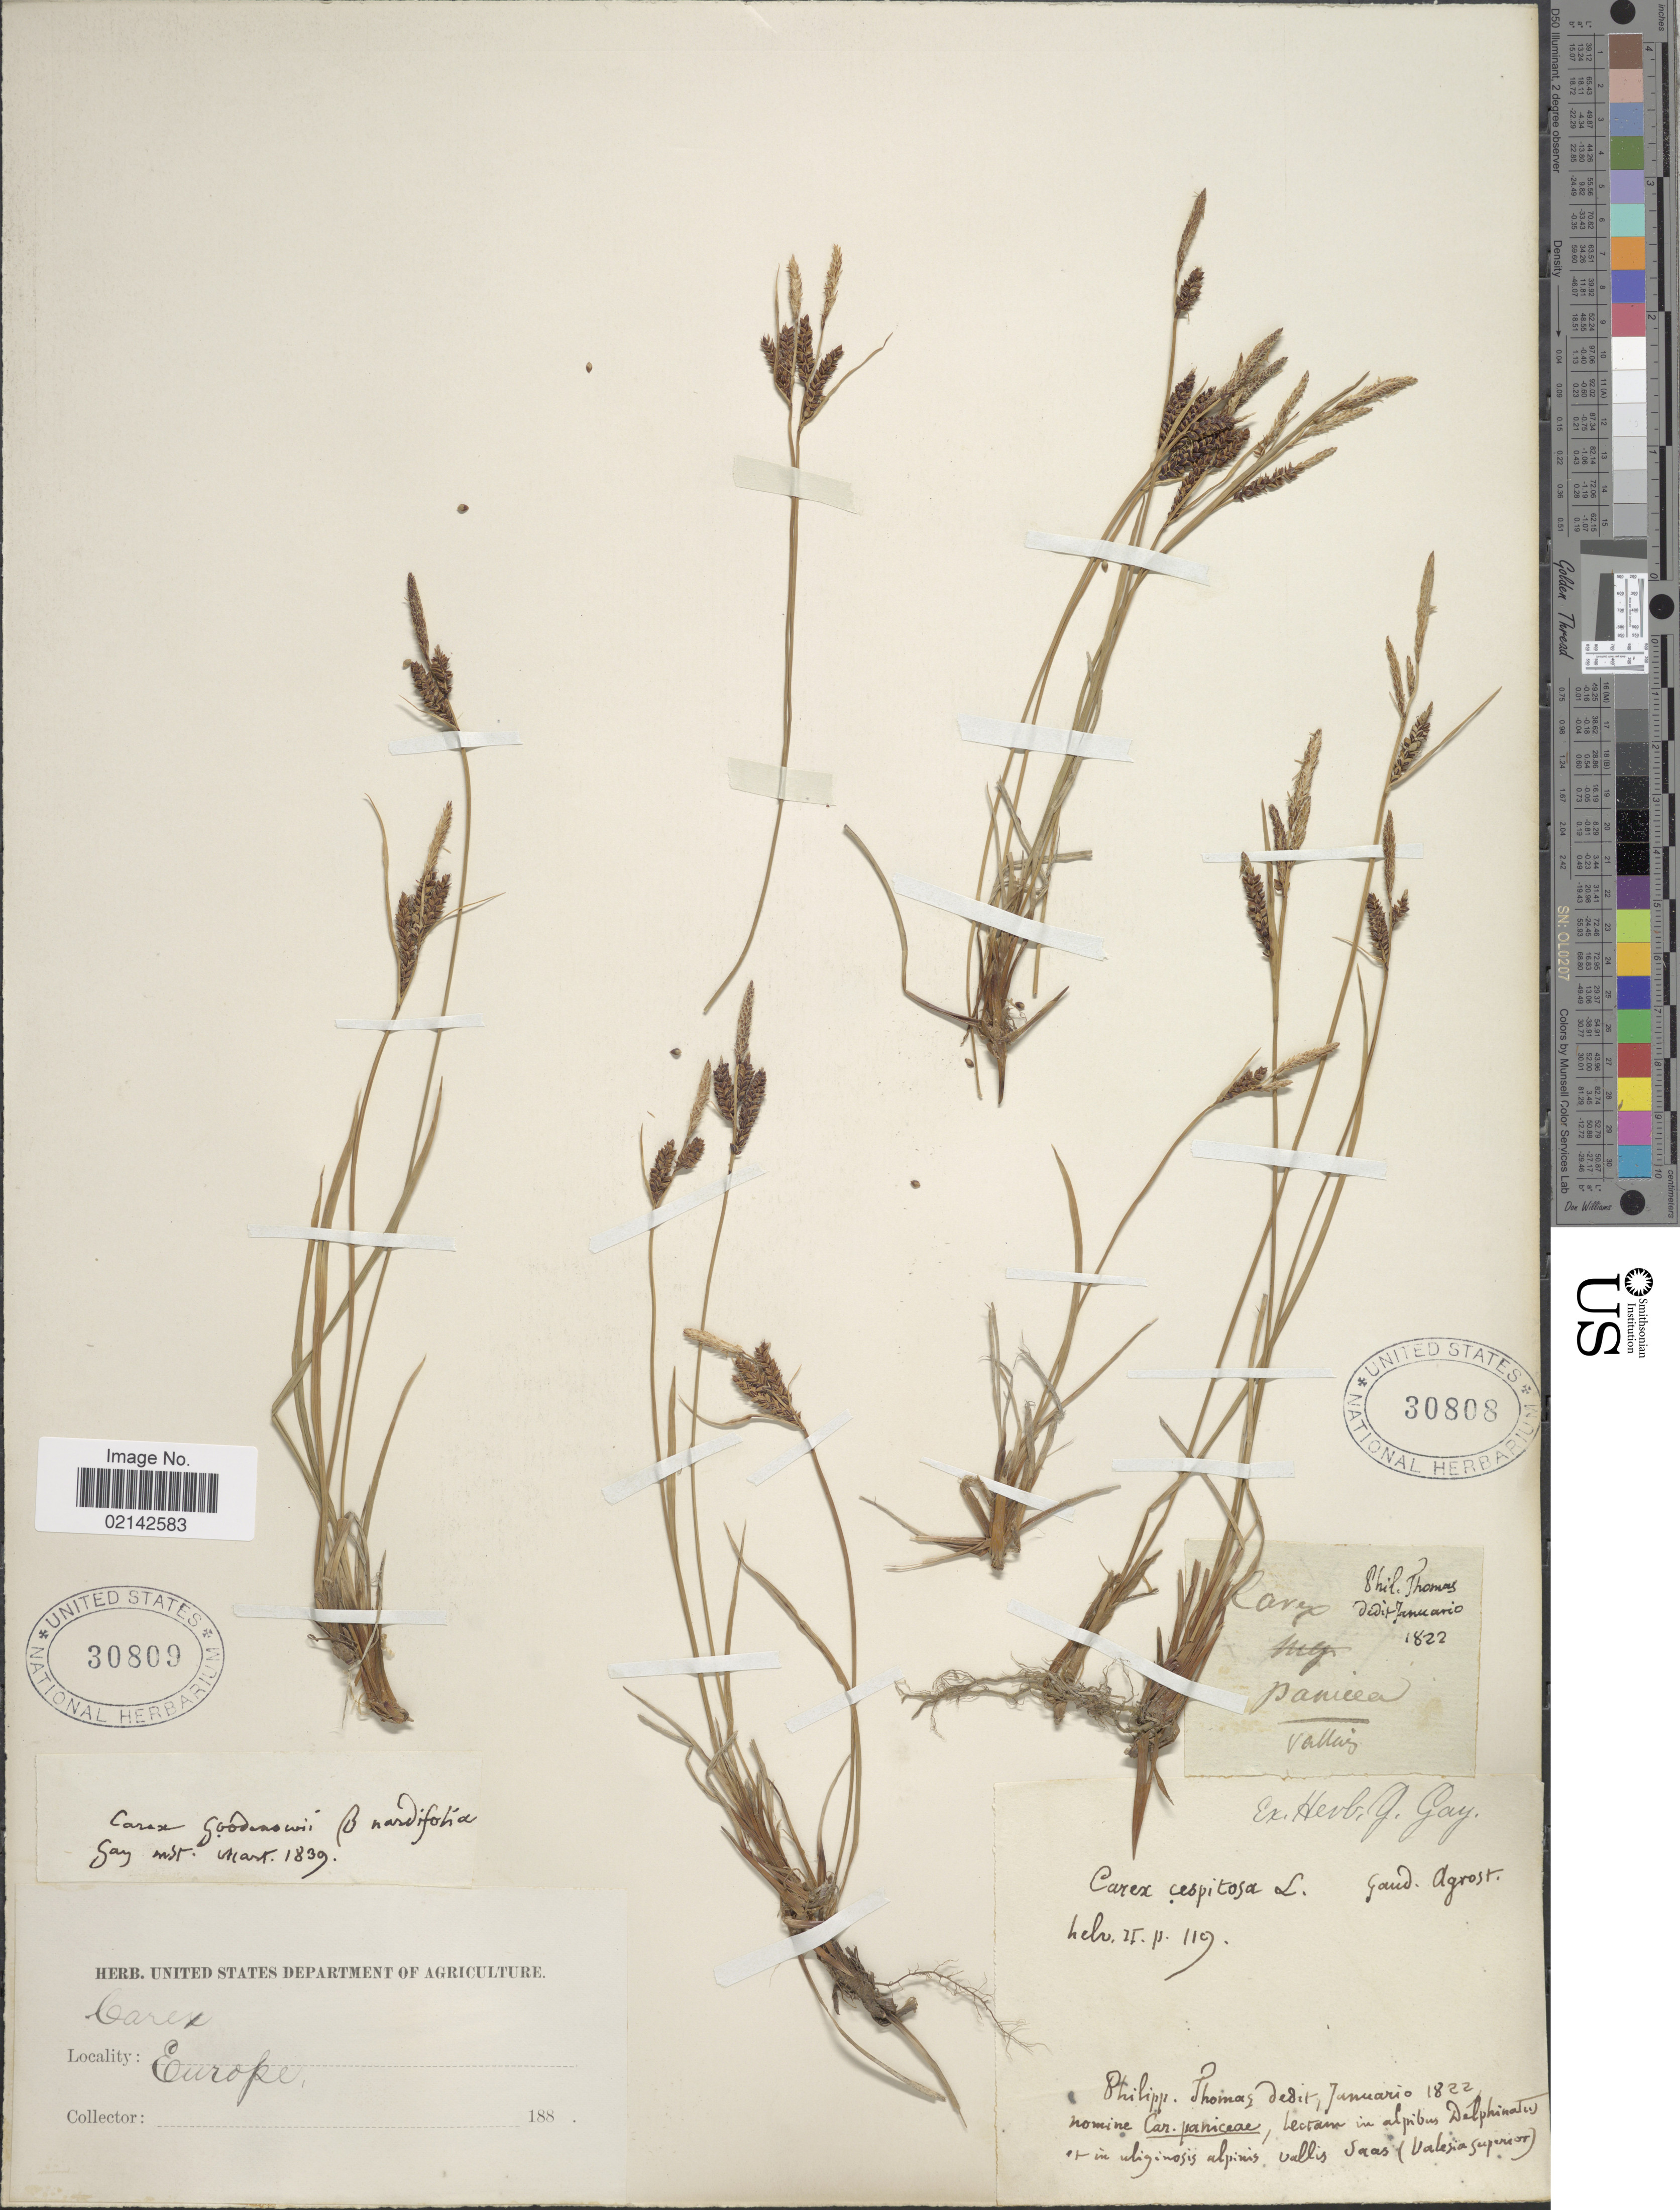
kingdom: Plantae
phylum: Tracheophyta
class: Liliopsida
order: Poales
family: Cyperaceae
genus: Carex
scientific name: Carex cespitosa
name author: L.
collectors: ex herb. U. S. Department of Agriculture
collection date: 1839-03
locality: Europe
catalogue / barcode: US 30809